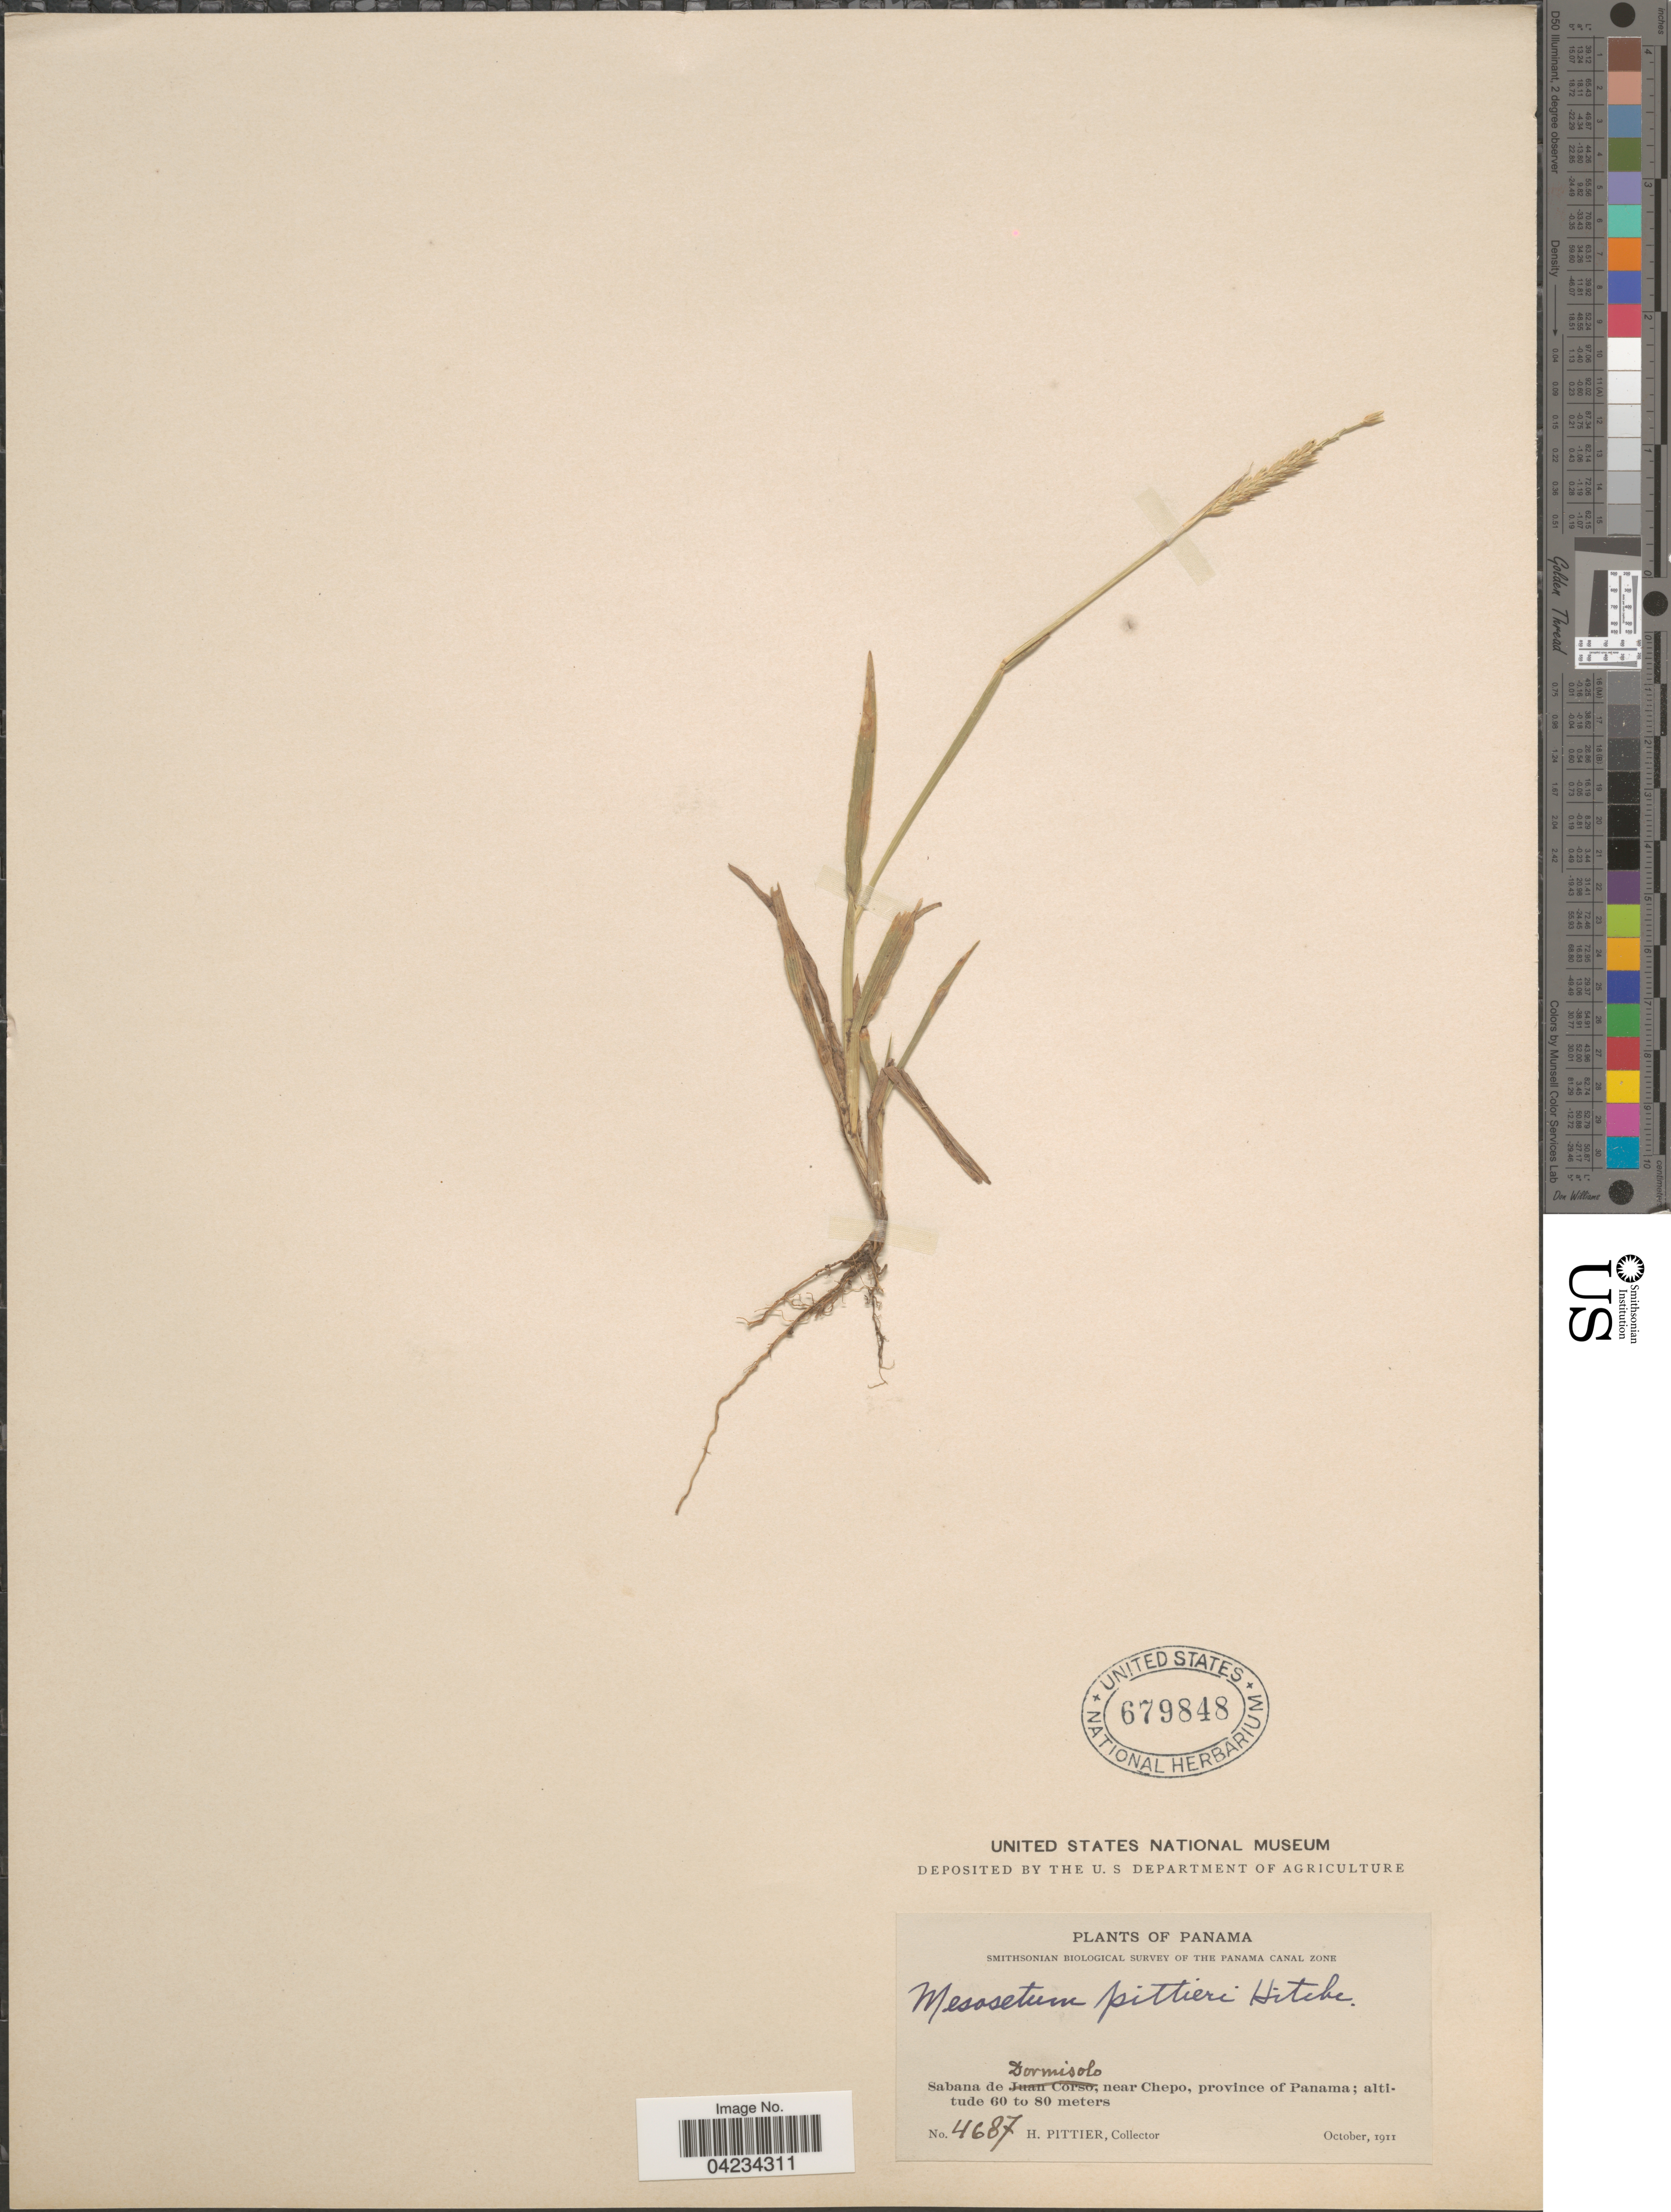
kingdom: Plantae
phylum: Tracheophyta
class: Liliopsida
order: Poales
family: Poaceae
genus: Mesosetum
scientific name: Mesosetum pittieri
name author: Hitchc.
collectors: H. F. Pittier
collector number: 4687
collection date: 1911-10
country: Panama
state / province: Panamá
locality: Smithsonian Biological Survey of the Panama Canal Zone. Sabana de Dormisolo, near Chepo.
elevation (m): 60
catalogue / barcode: US 679848